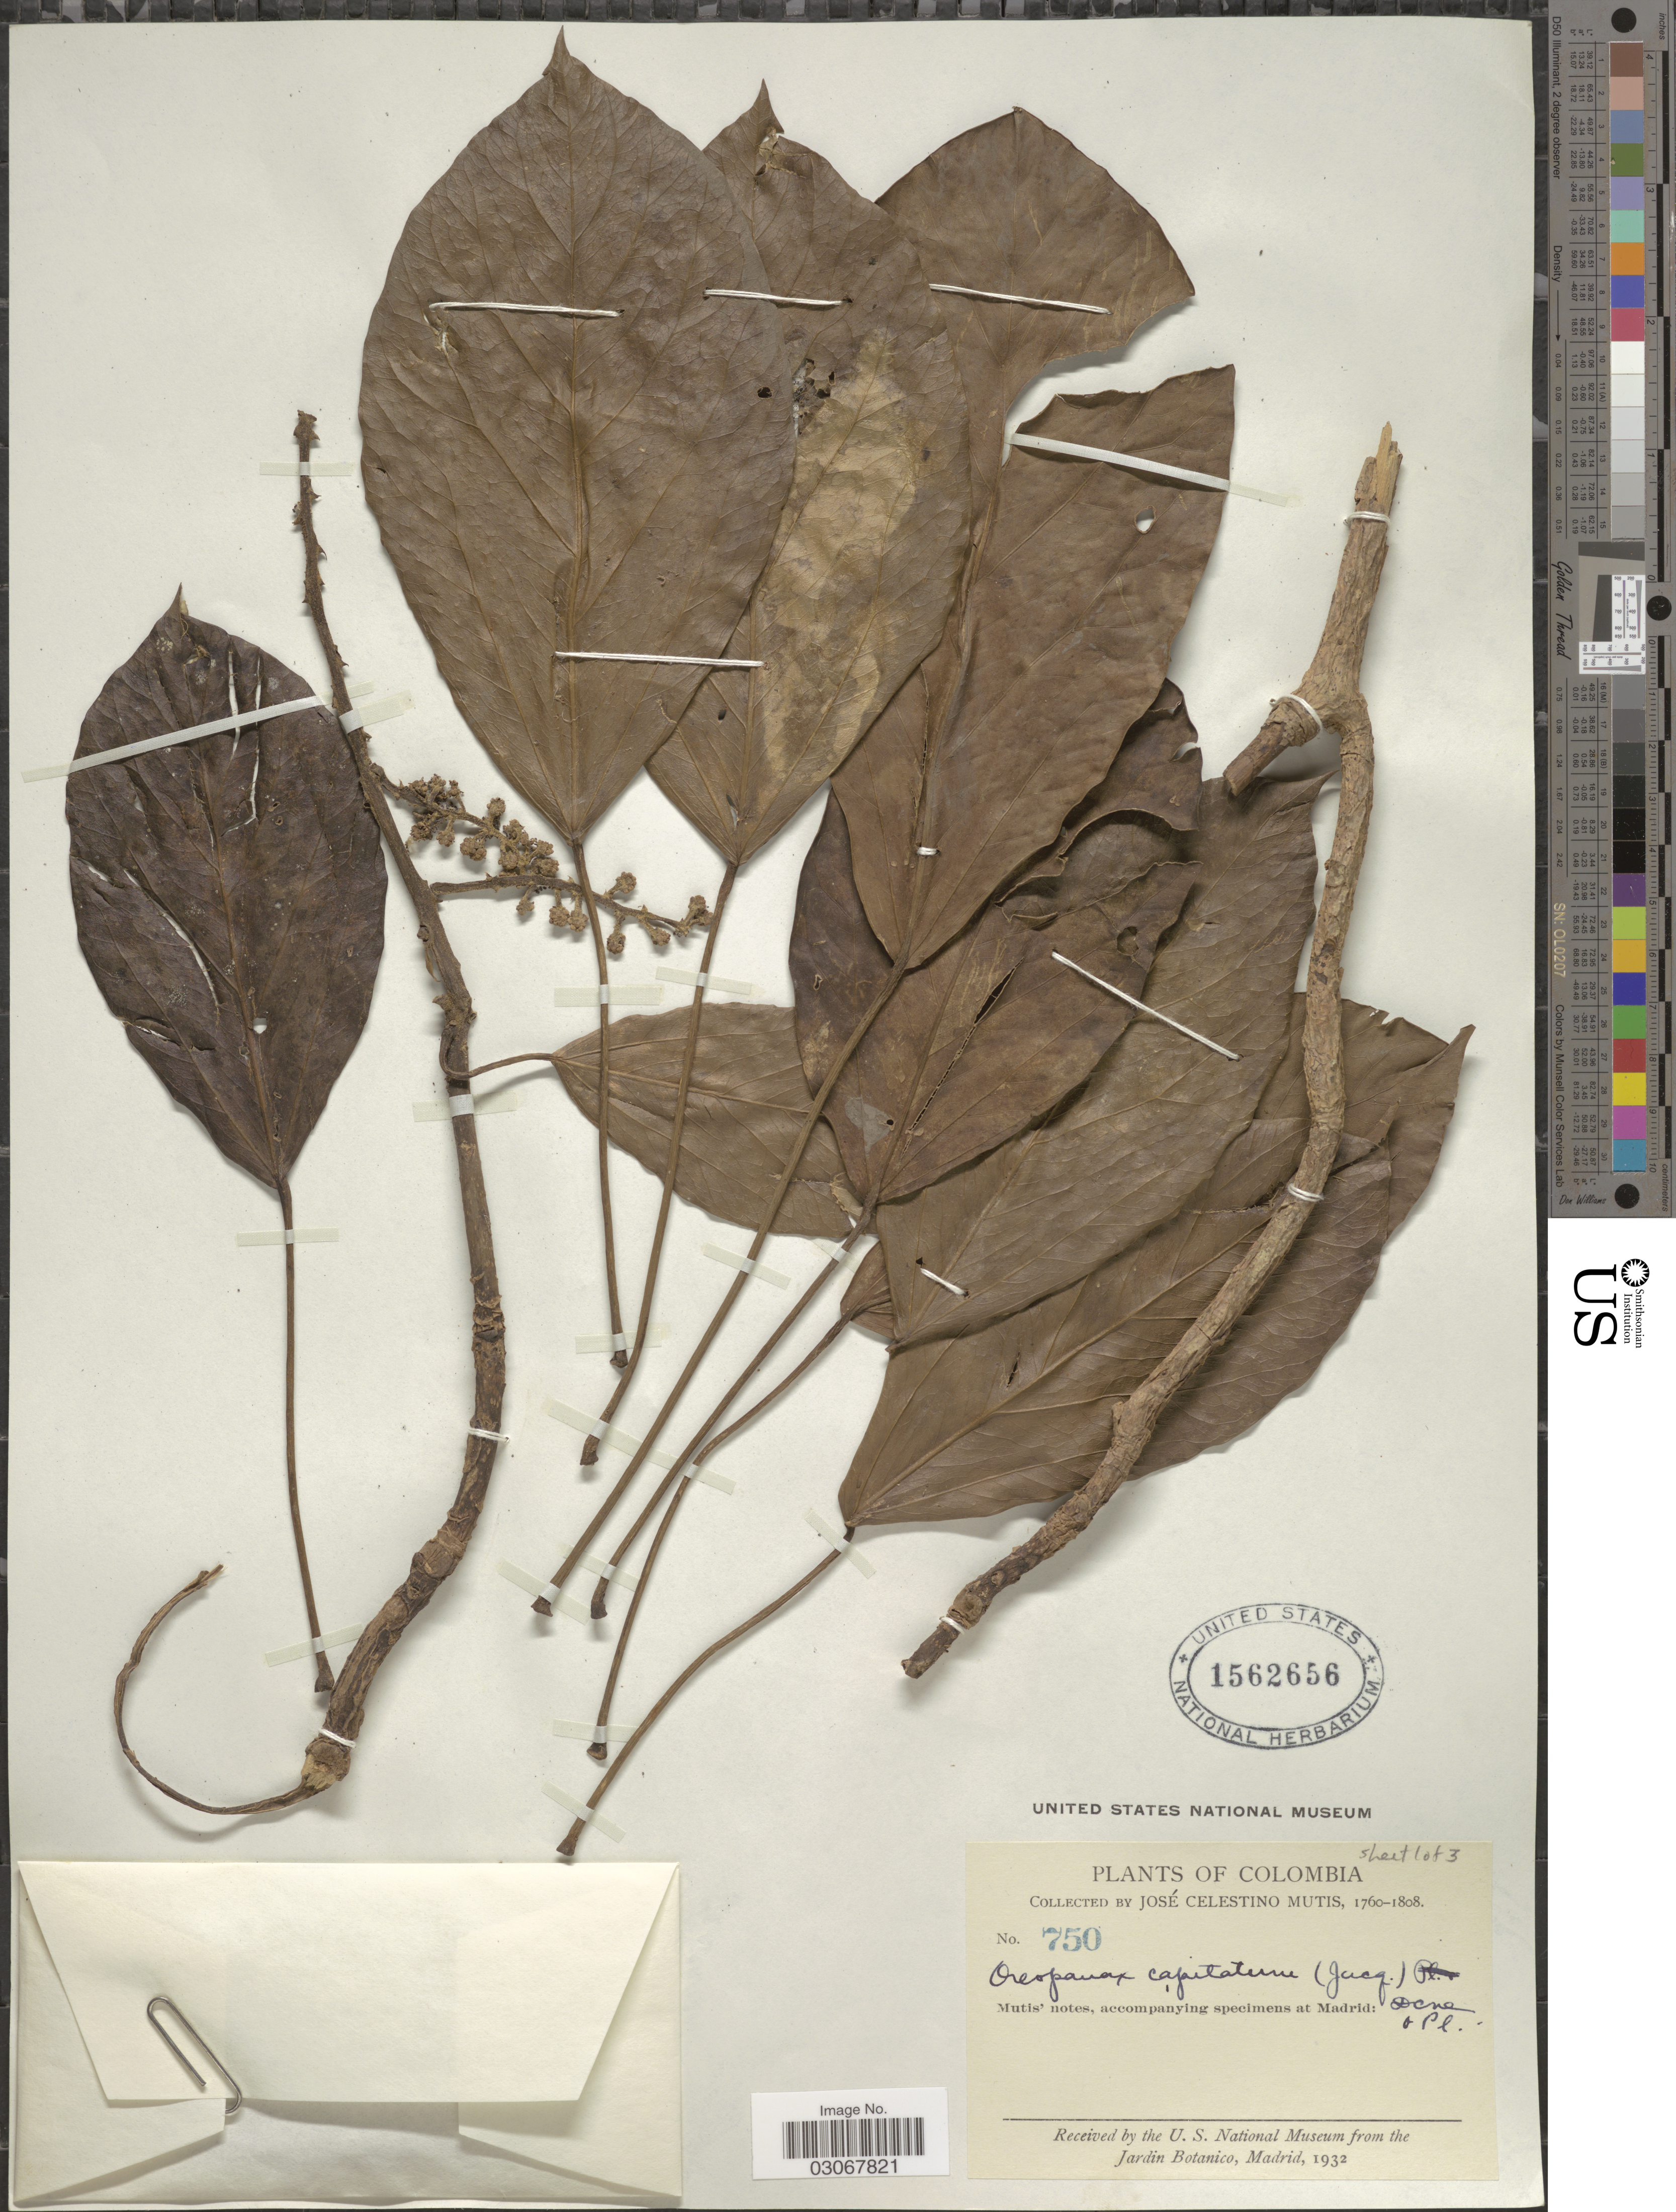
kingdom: Plantae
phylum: Tracheophyta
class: Magnoliopsida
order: Apiales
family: Araliaceae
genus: Oreopanax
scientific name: Oreopanax capitatus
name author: (Jacq.) Decne. & Planch.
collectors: J. C. B. Mutis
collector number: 750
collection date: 1760/1808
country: Colombia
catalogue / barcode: US 1562656